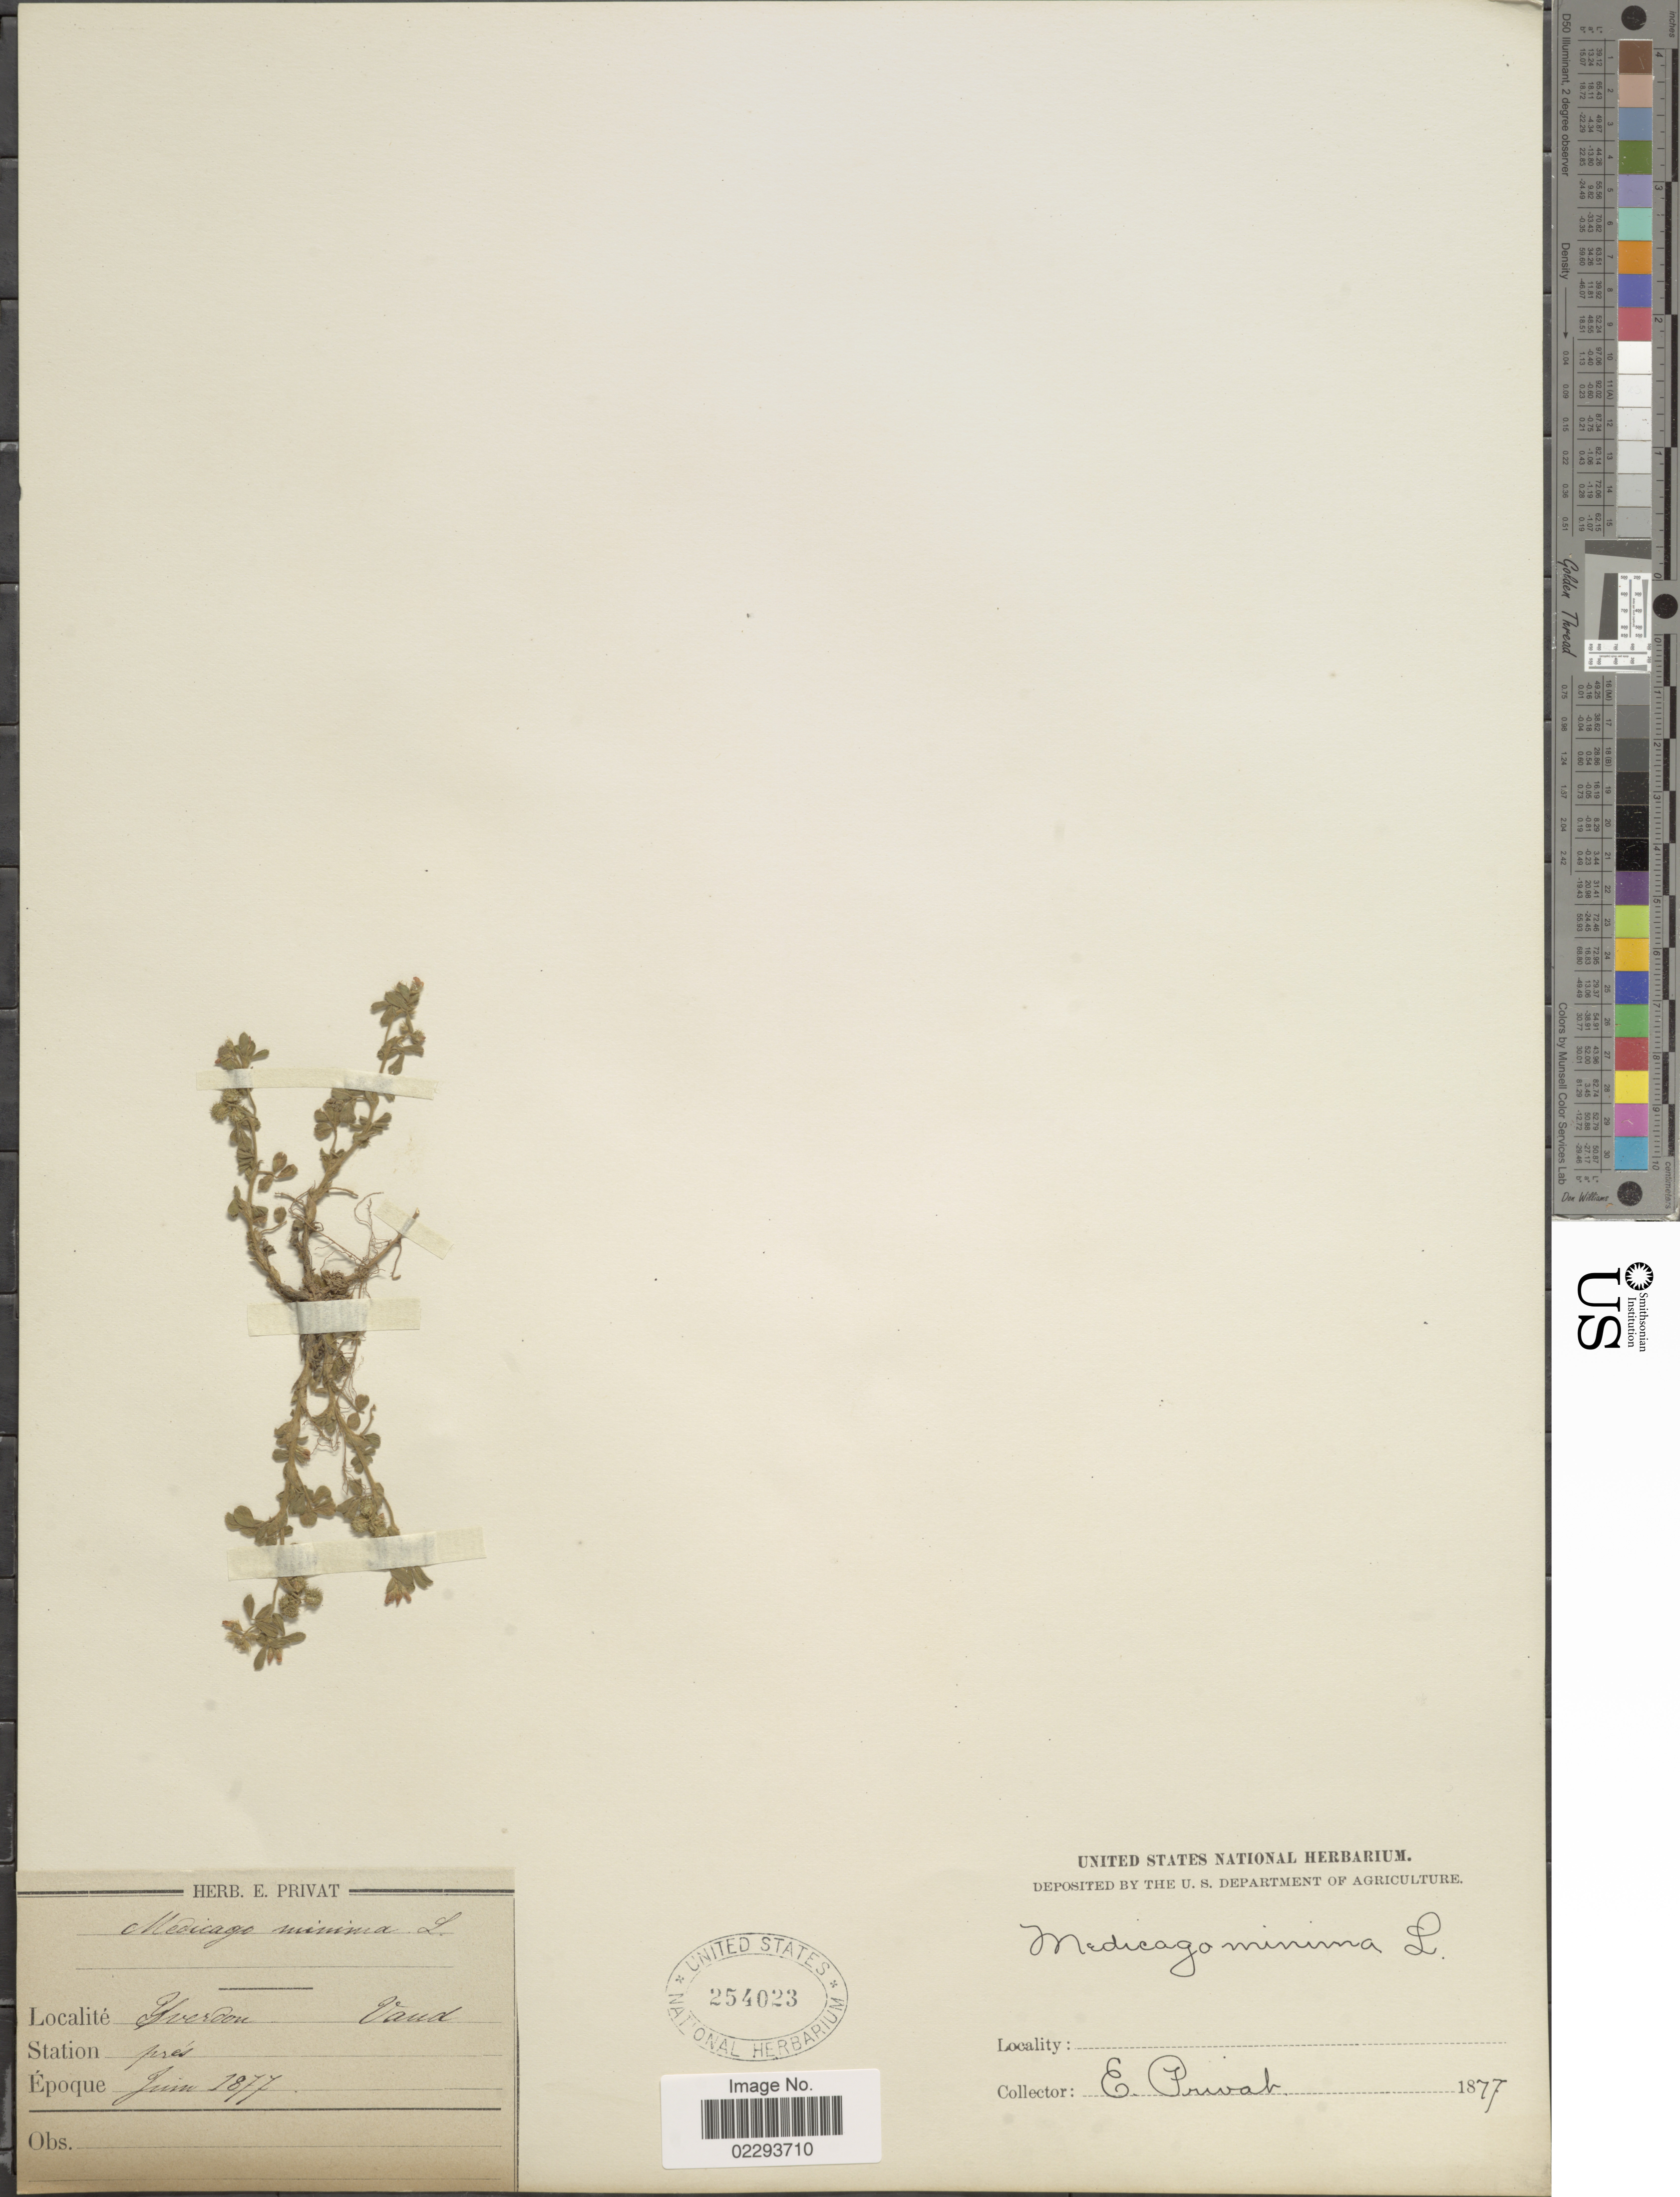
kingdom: Plantae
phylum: Tracheophyta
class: Magnoliopsida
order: Fabales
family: Fabaceae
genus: Medicago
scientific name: Medicago minima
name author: Lam.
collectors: E. Privat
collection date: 1877-06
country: Switzerland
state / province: Vaud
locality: Yverdon. Vaud.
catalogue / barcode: US 254023